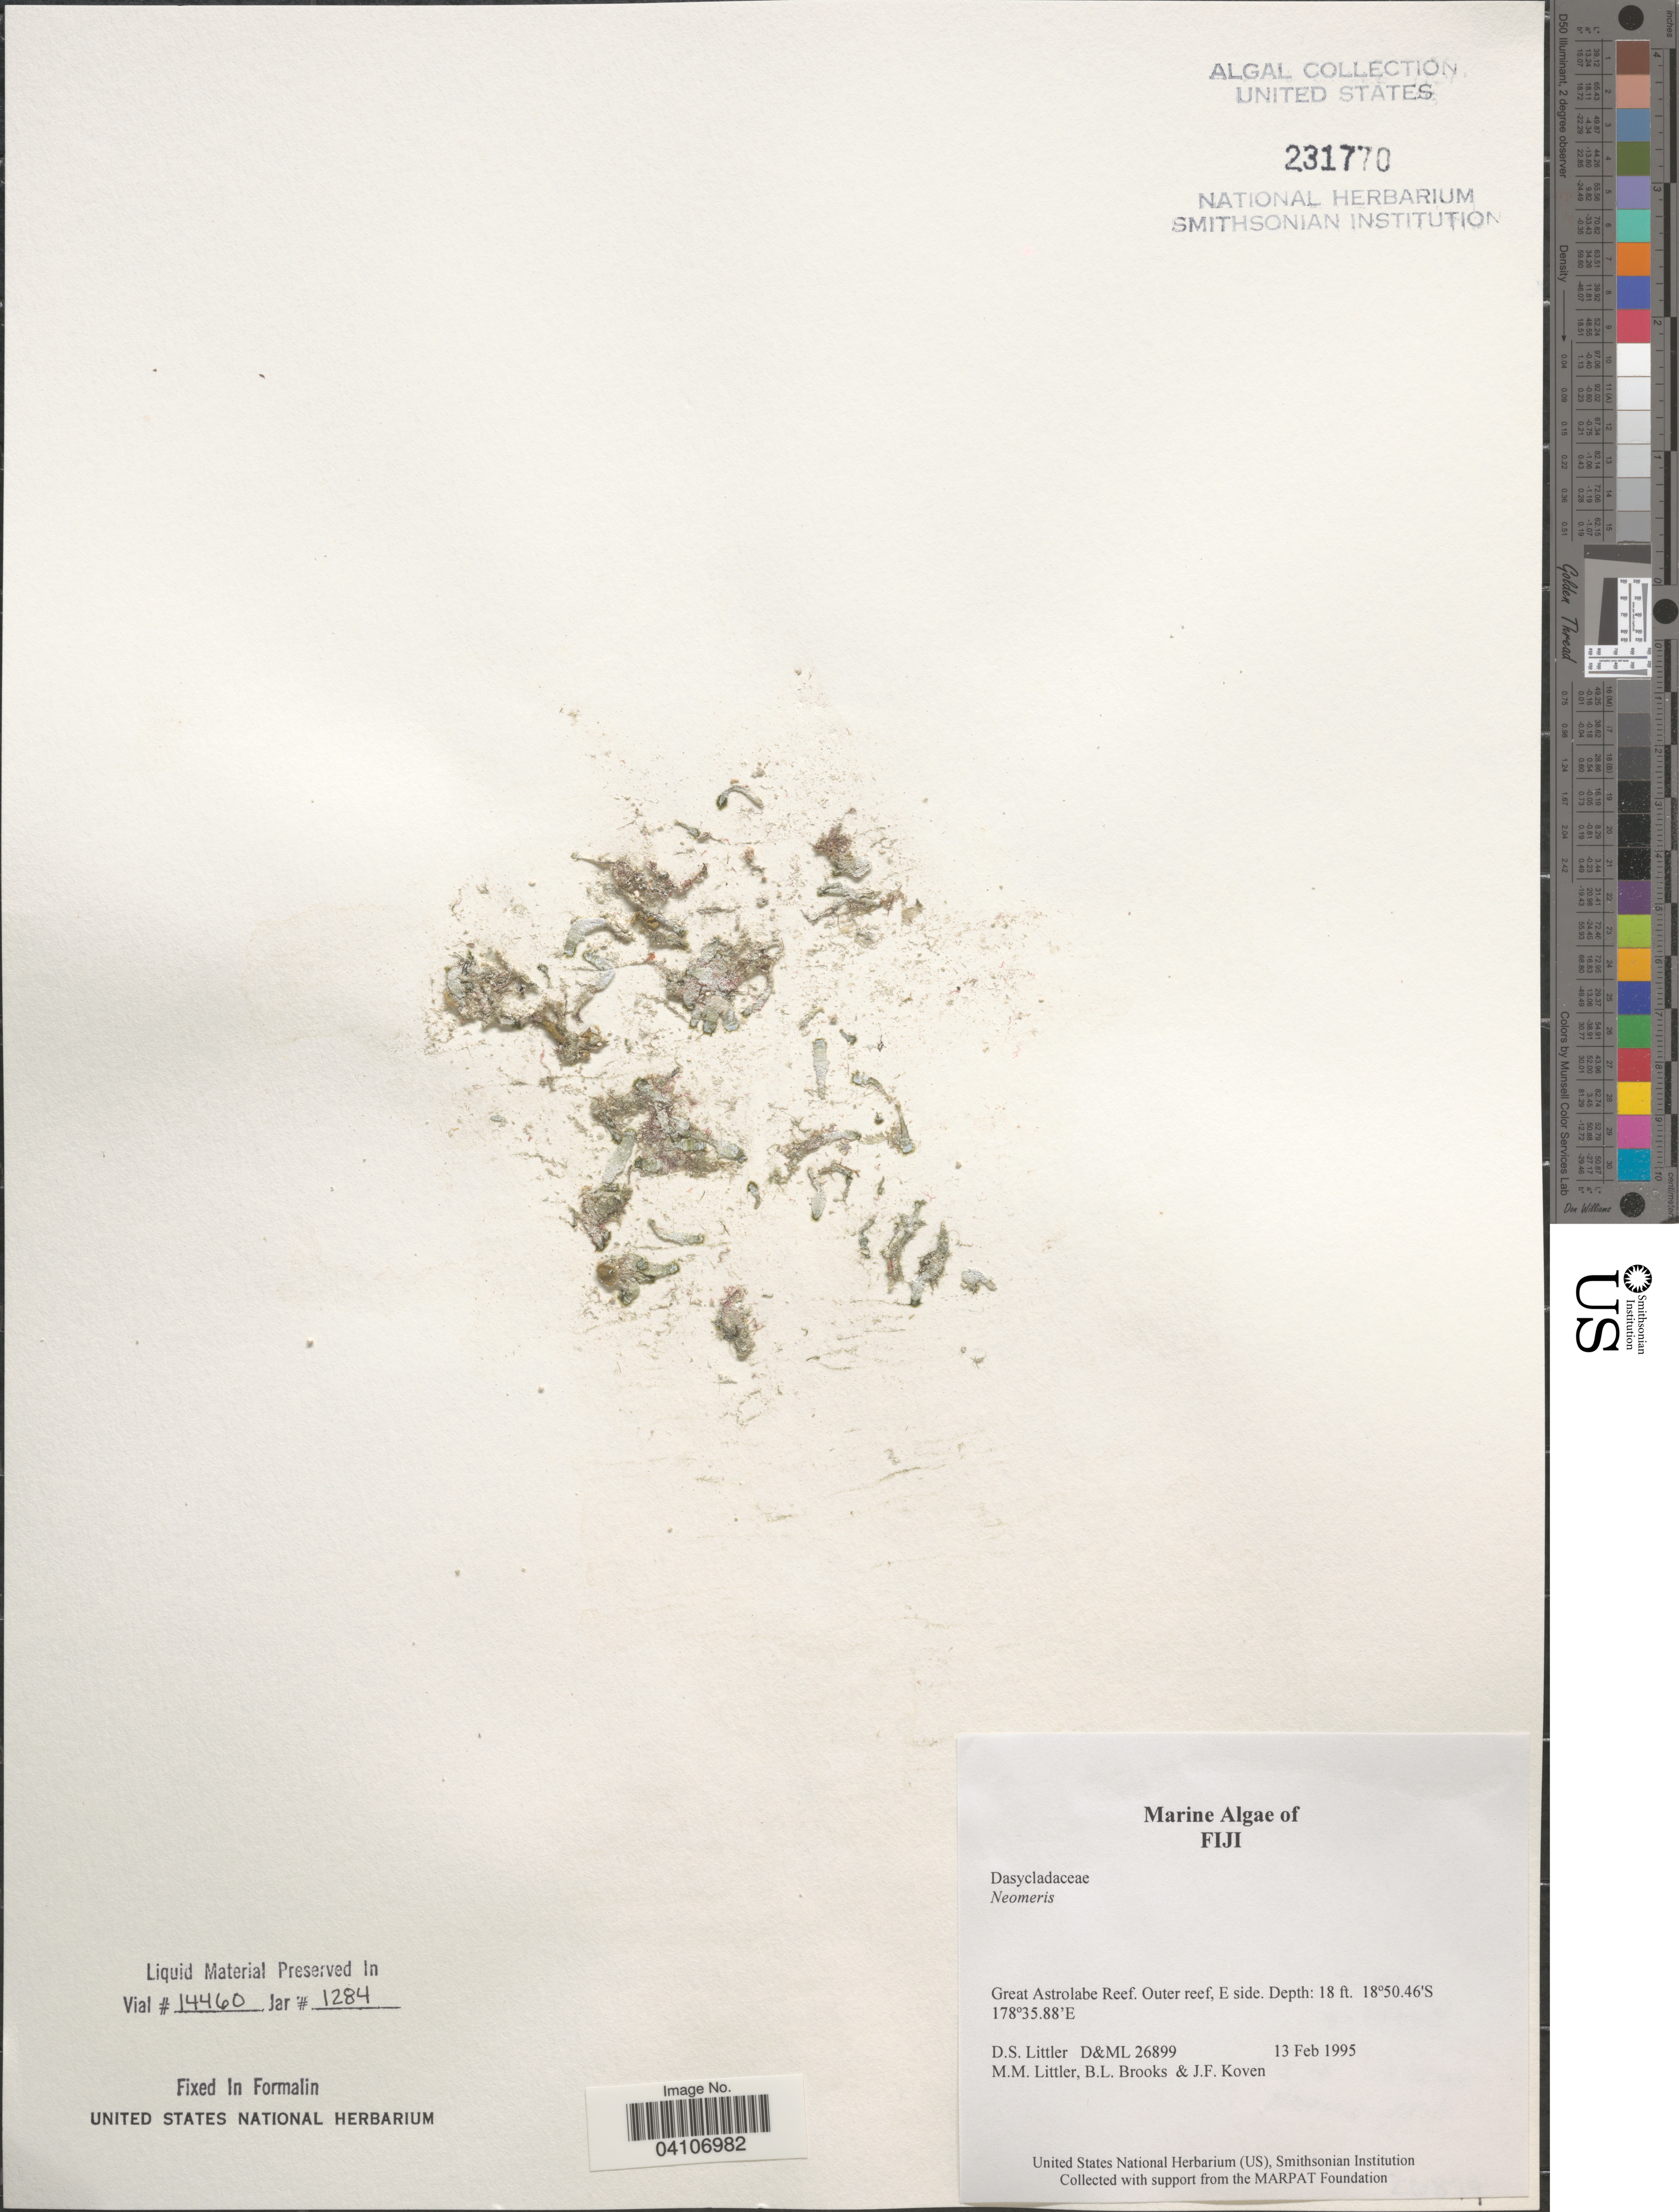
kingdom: Plantae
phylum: Chlorophyta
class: Ulvophyceae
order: Dasycladales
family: Dasycladaceae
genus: Neomeris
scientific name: Neomeris sp.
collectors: D. S. Littler, B. Brooks & J. Koven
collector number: D&ML26899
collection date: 1995-02-13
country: Fiji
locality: Great Astrolabe Reef. Outer reef, E side.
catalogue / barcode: US 231770